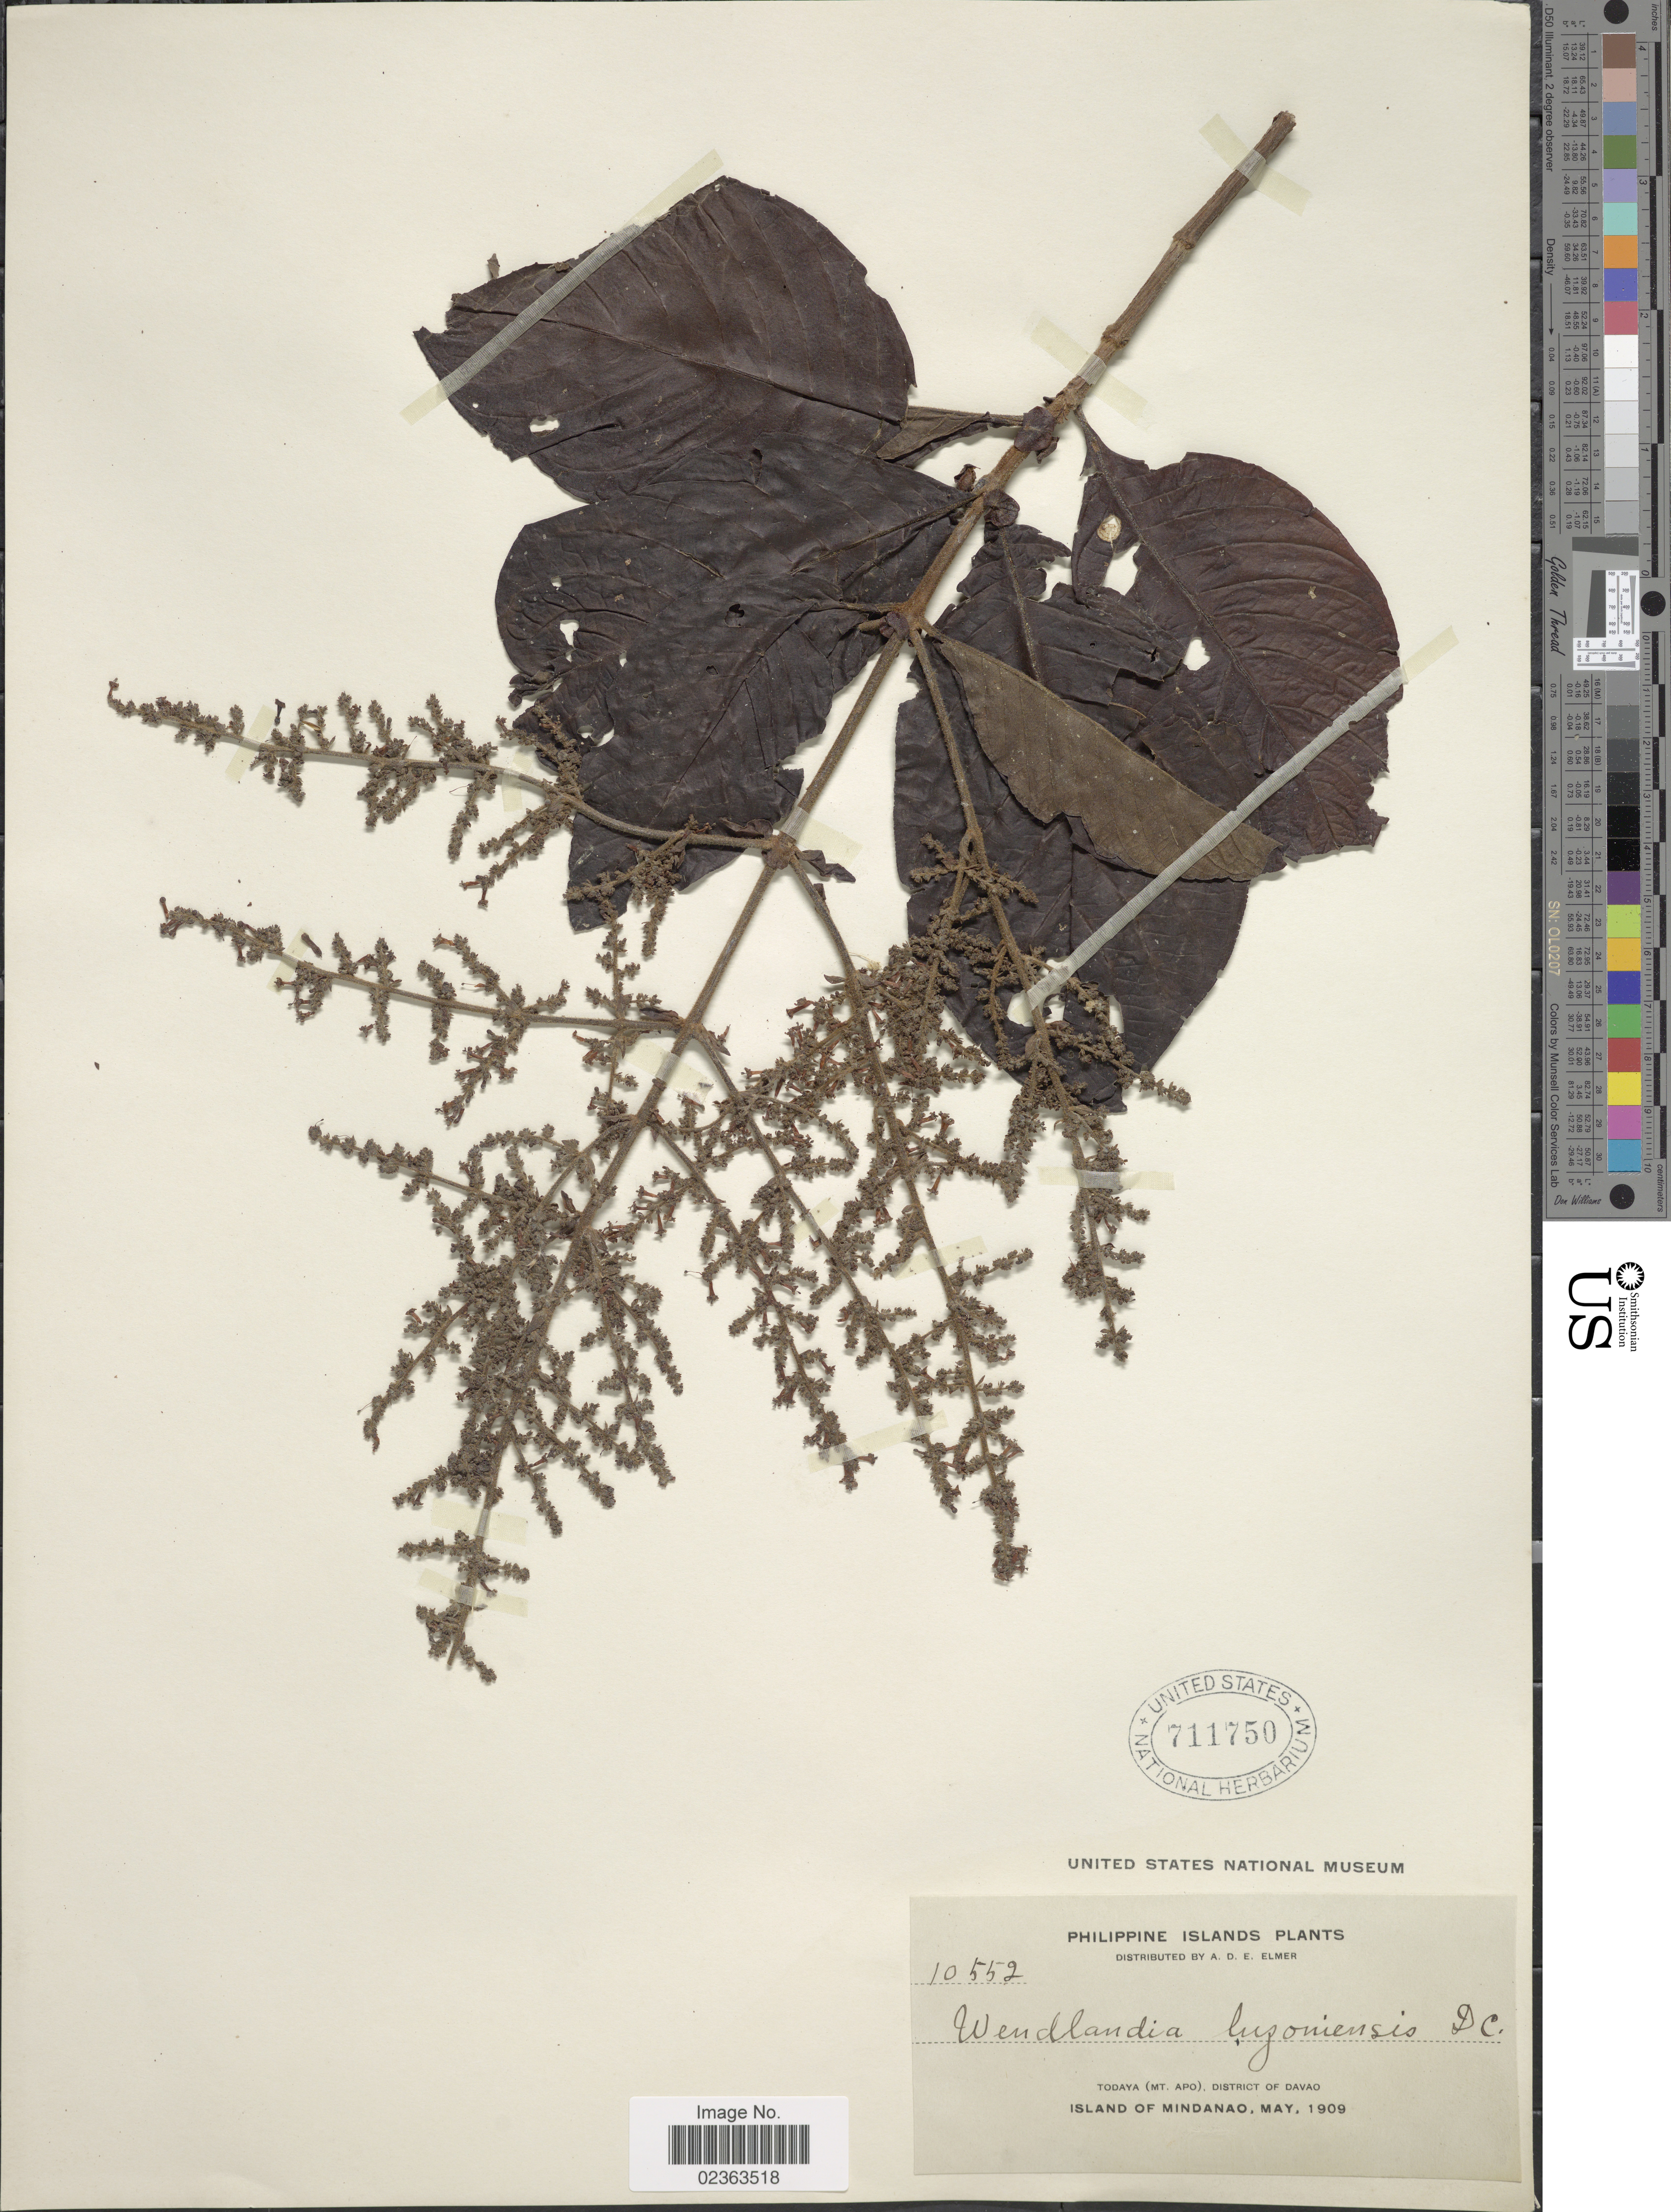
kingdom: Plantae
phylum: Tracheophyta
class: Magnoliopsida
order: Gentianales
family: Rubiaceae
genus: Wendlandia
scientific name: Wendlandia luzoniensis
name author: DC.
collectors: A. D. E. Elmer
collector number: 10552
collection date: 1909-05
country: Philippines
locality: Philippine Islands, Todaya (Mt. Apo), District of Davao, Island of Mindanao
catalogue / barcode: US 711750